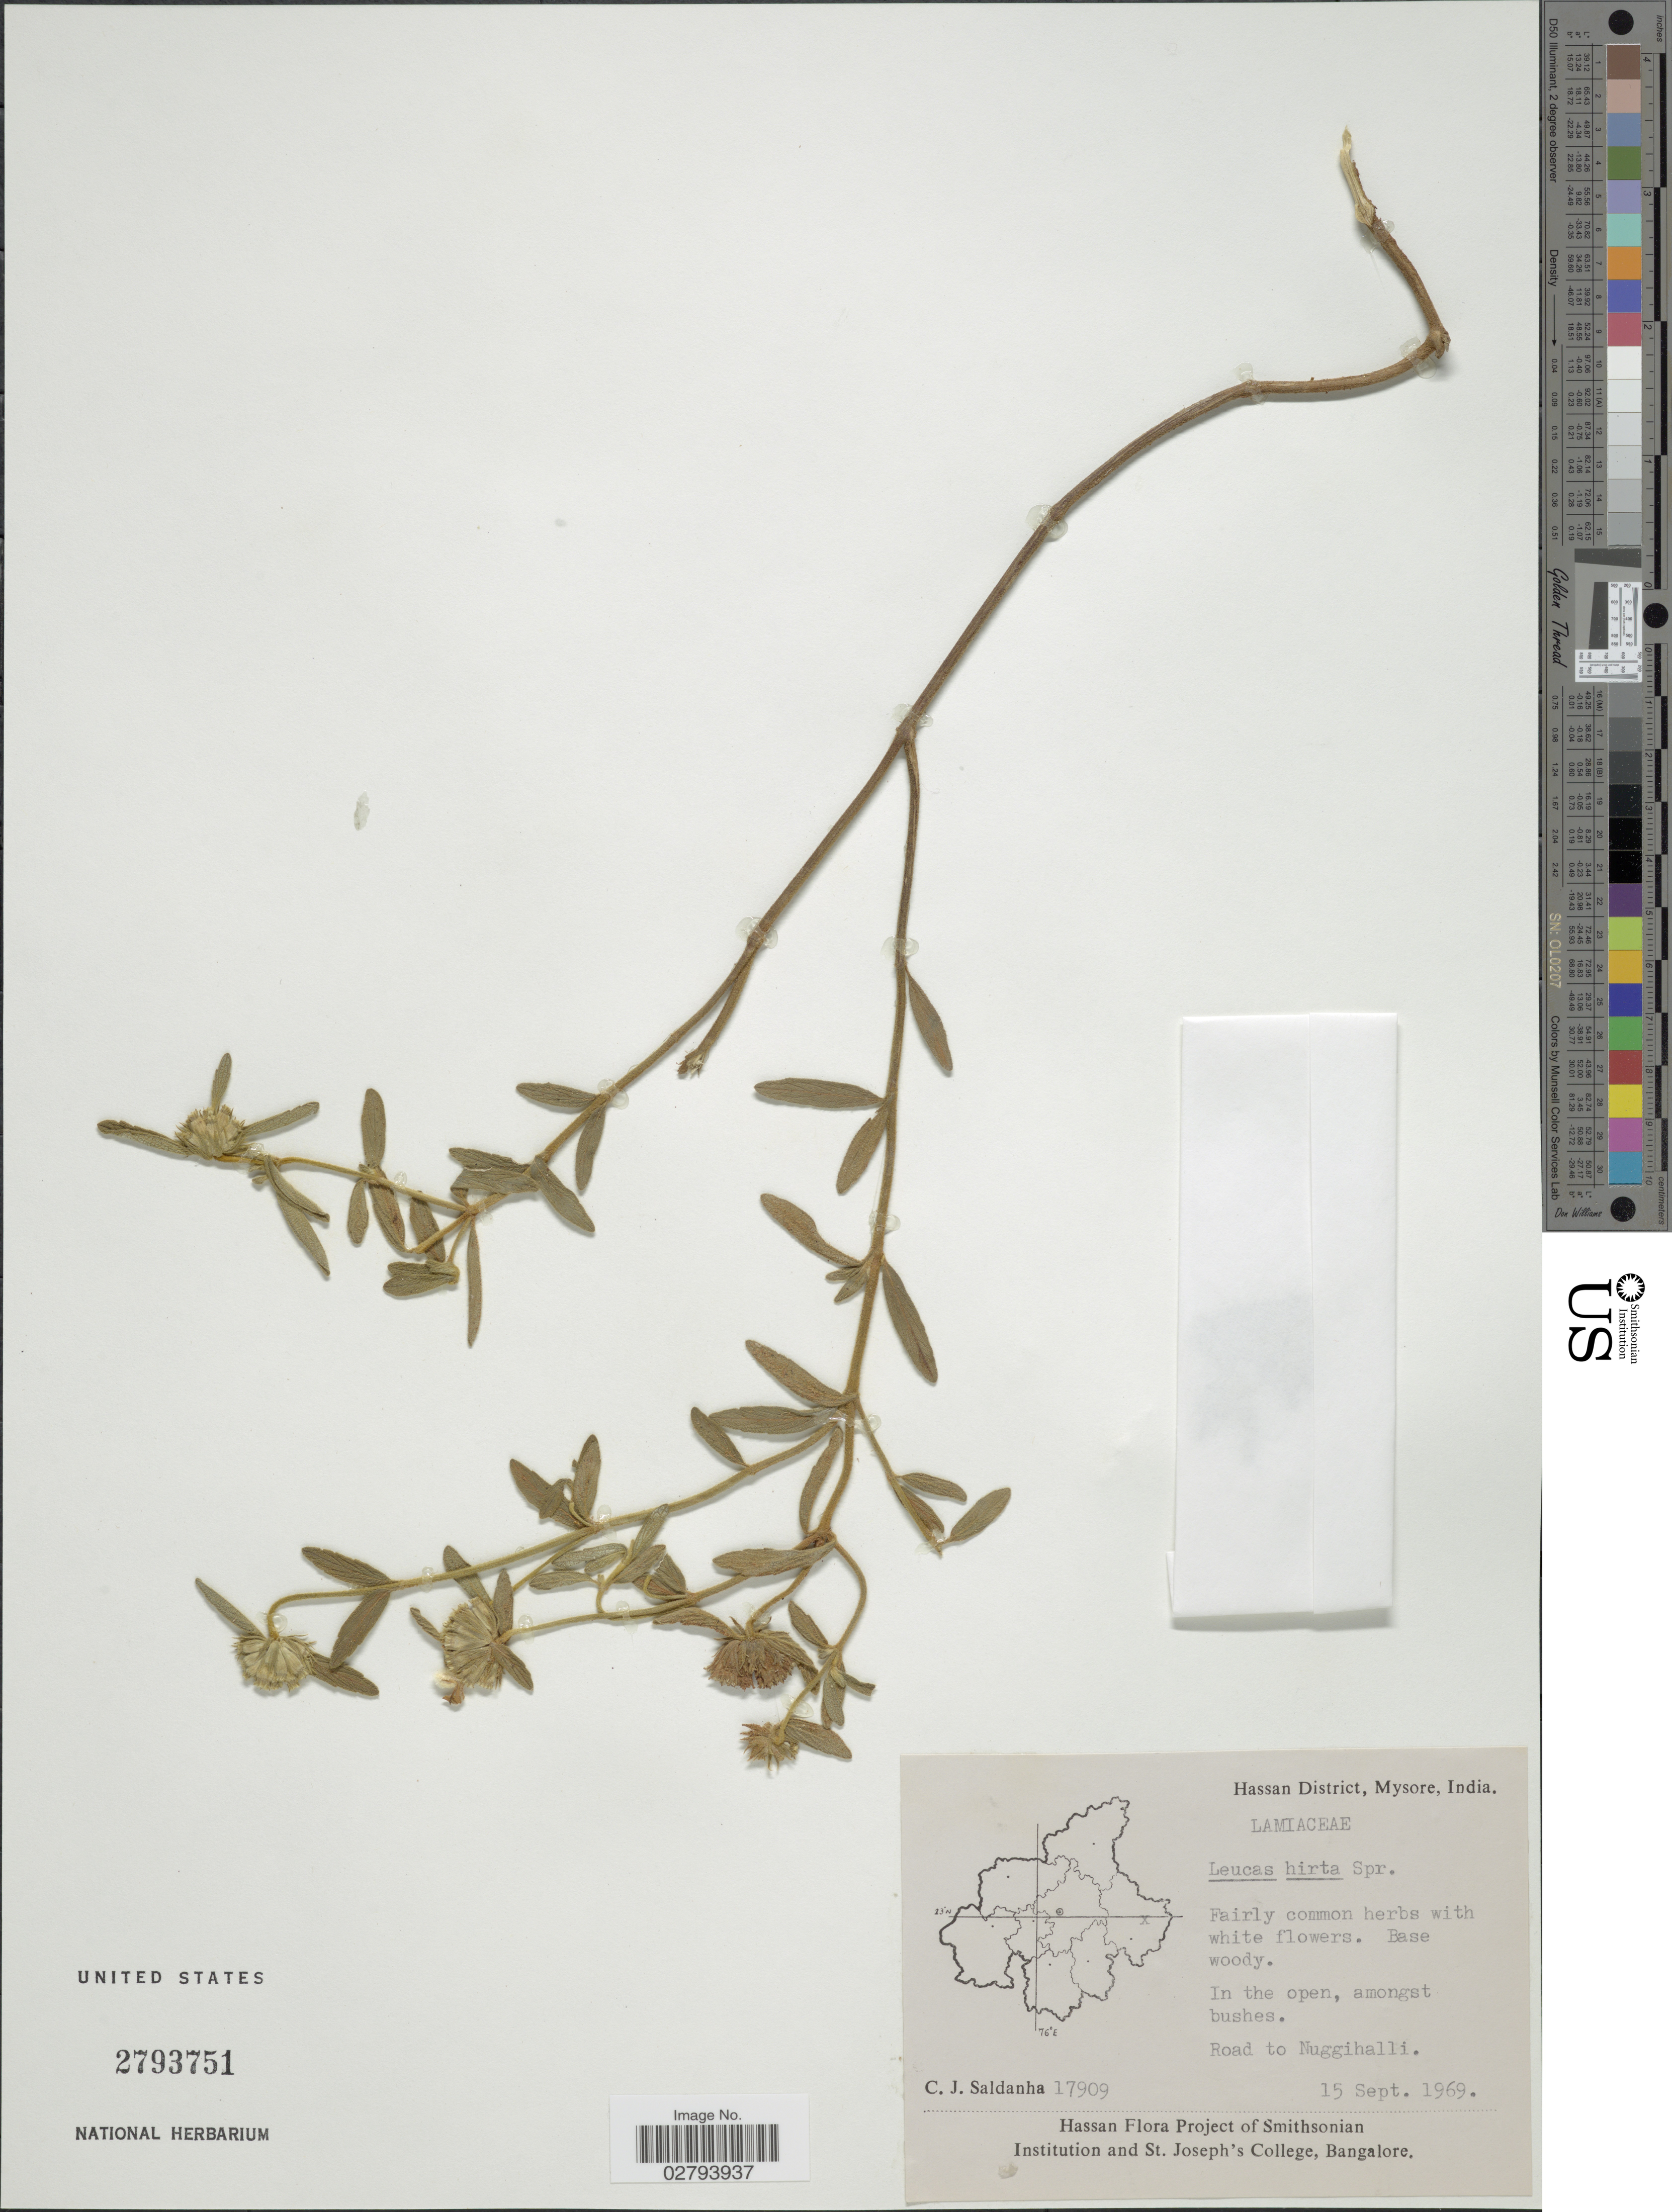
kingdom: Plantae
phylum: Tracheophyta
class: Magnoliopsida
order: Lamiales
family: Lamiaceae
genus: Leucas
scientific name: Leucas hirta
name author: (B. Heyne ex A. Roth) Spreng.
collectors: C. J. Saldanha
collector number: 17909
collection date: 1969-09-15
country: India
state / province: Karnataka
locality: Hassan District, Mysore, Road to Nuggihalli.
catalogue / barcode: US 2793751